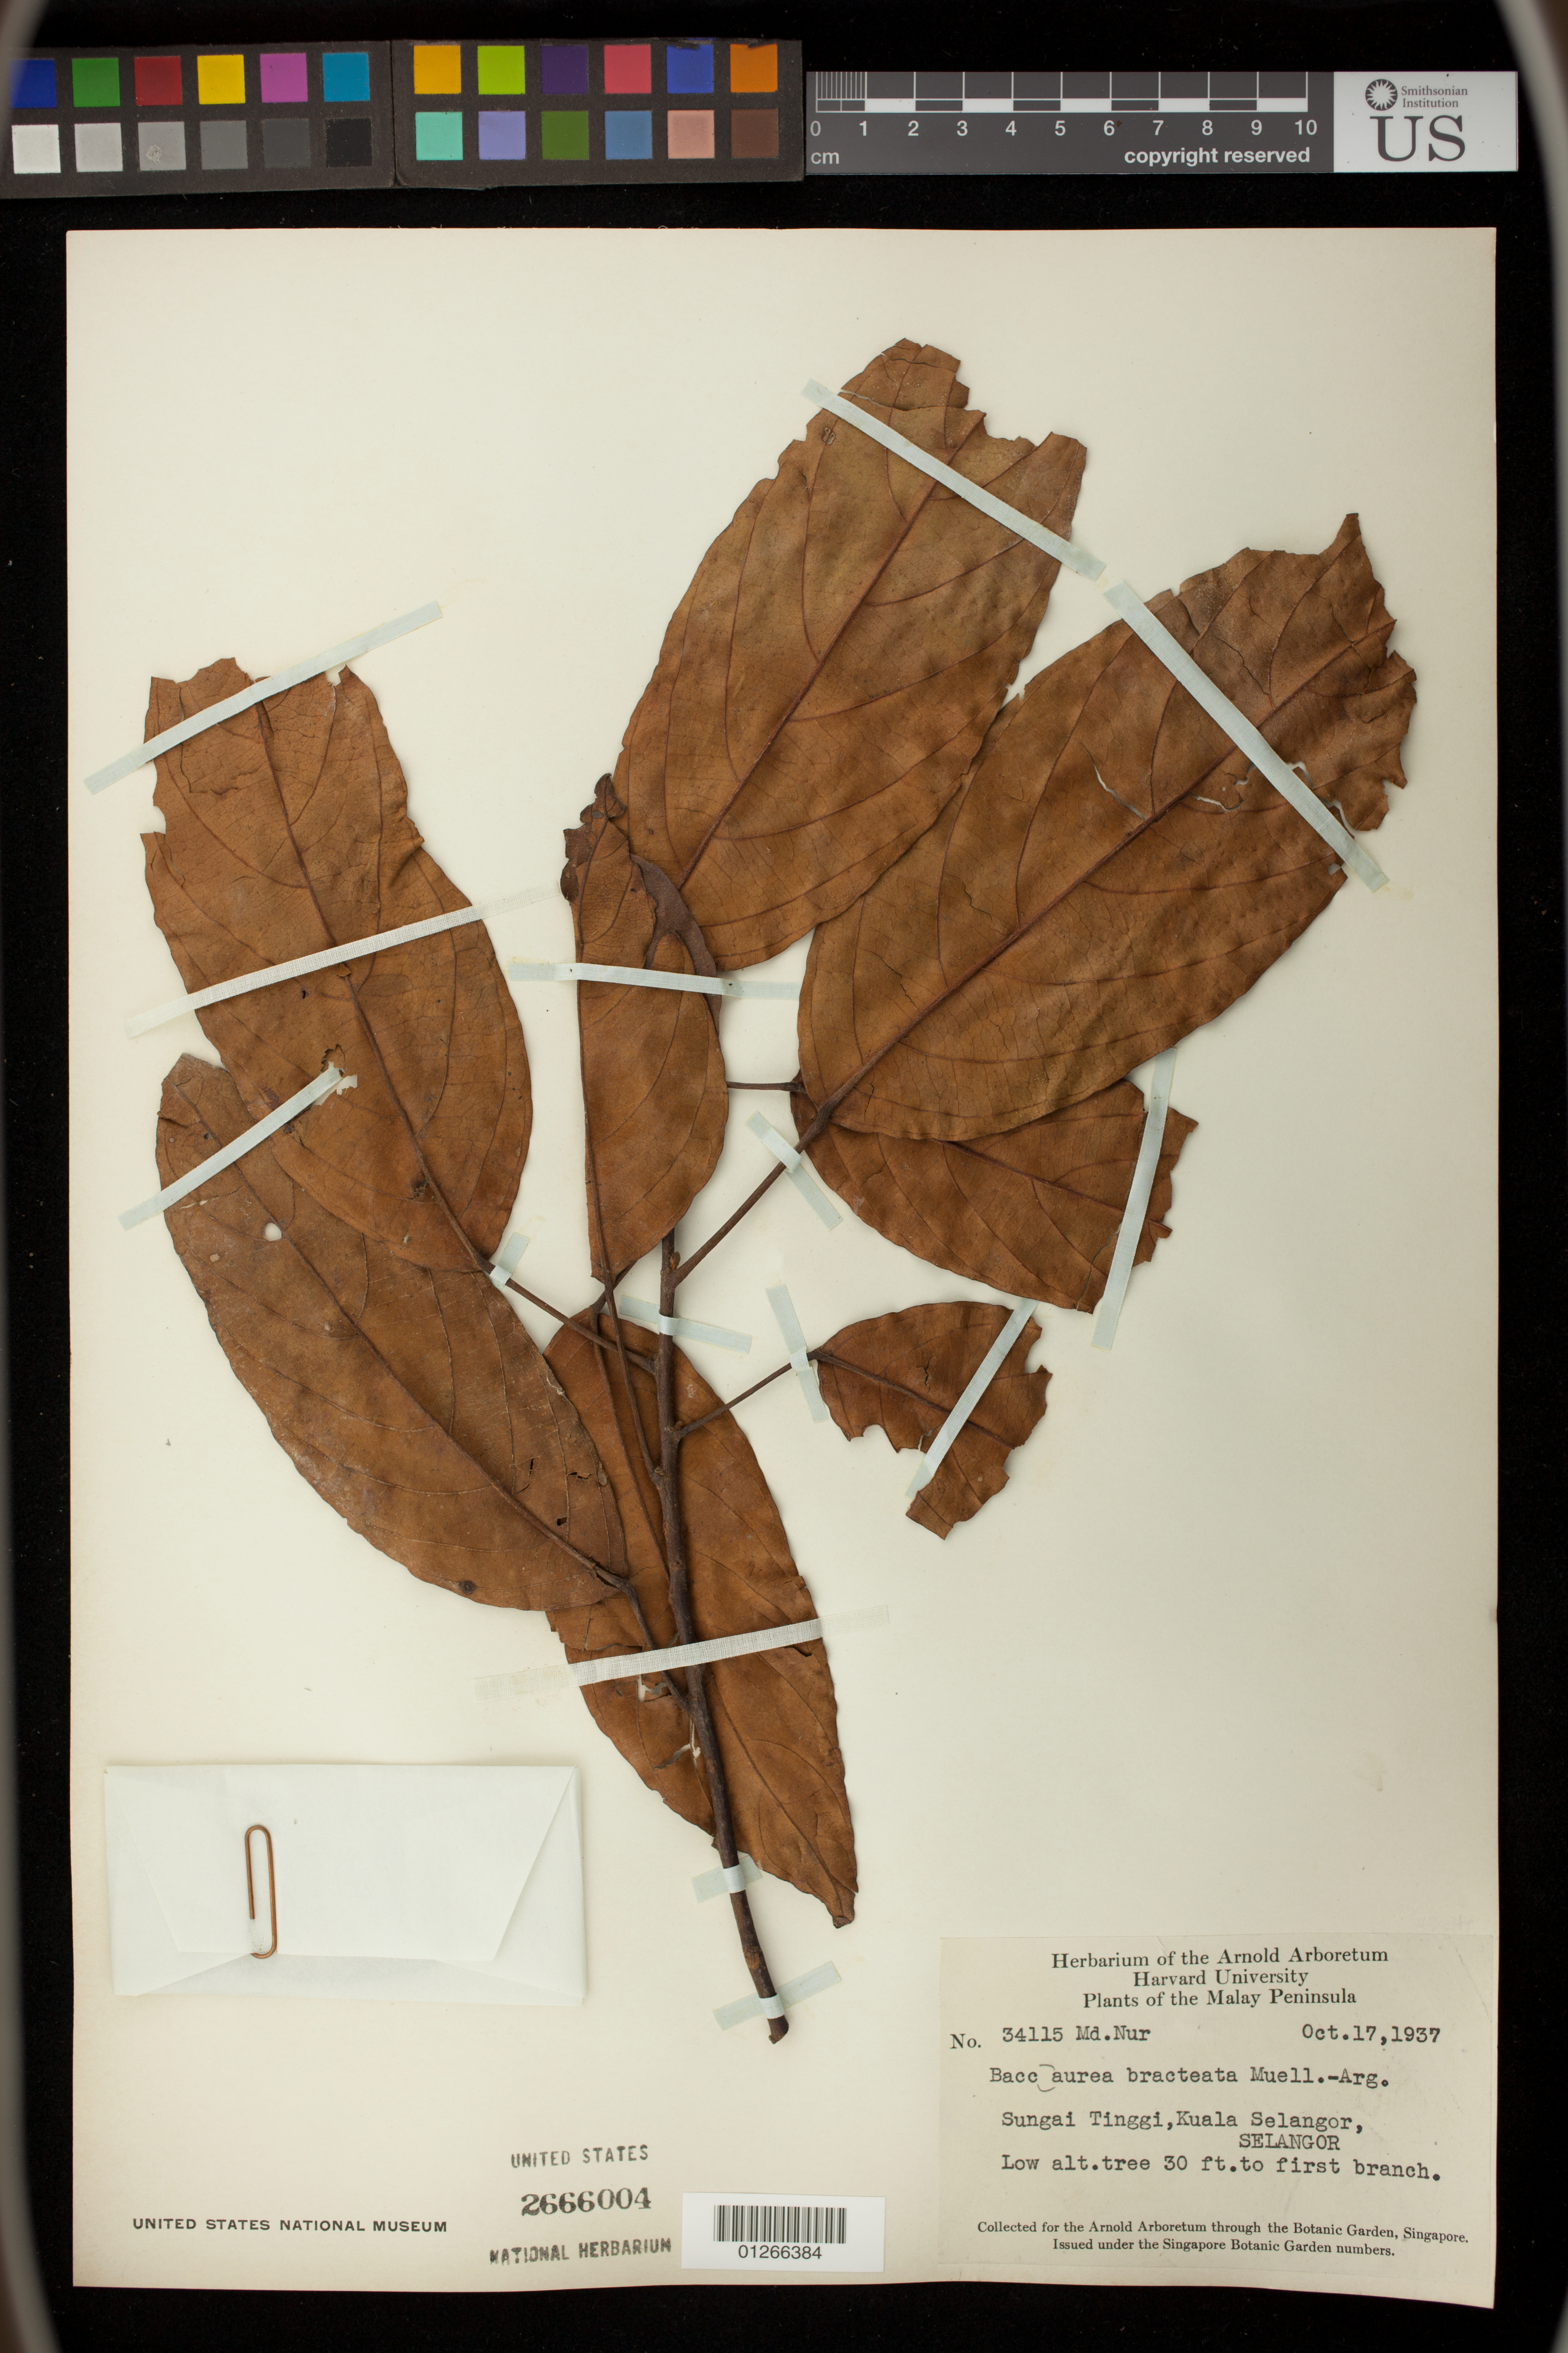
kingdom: Plantae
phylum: Tracheophyta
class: Magnoliopsida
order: Malpighiales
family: Phyllanthaceae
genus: Baccaurea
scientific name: Baccaurea bracteata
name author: Müll. Arg.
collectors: M. Nur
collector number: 34115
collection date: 1937-10-17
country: Malaysia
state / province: Selangor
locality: Sungai Tinggi, Kuala Selangor.